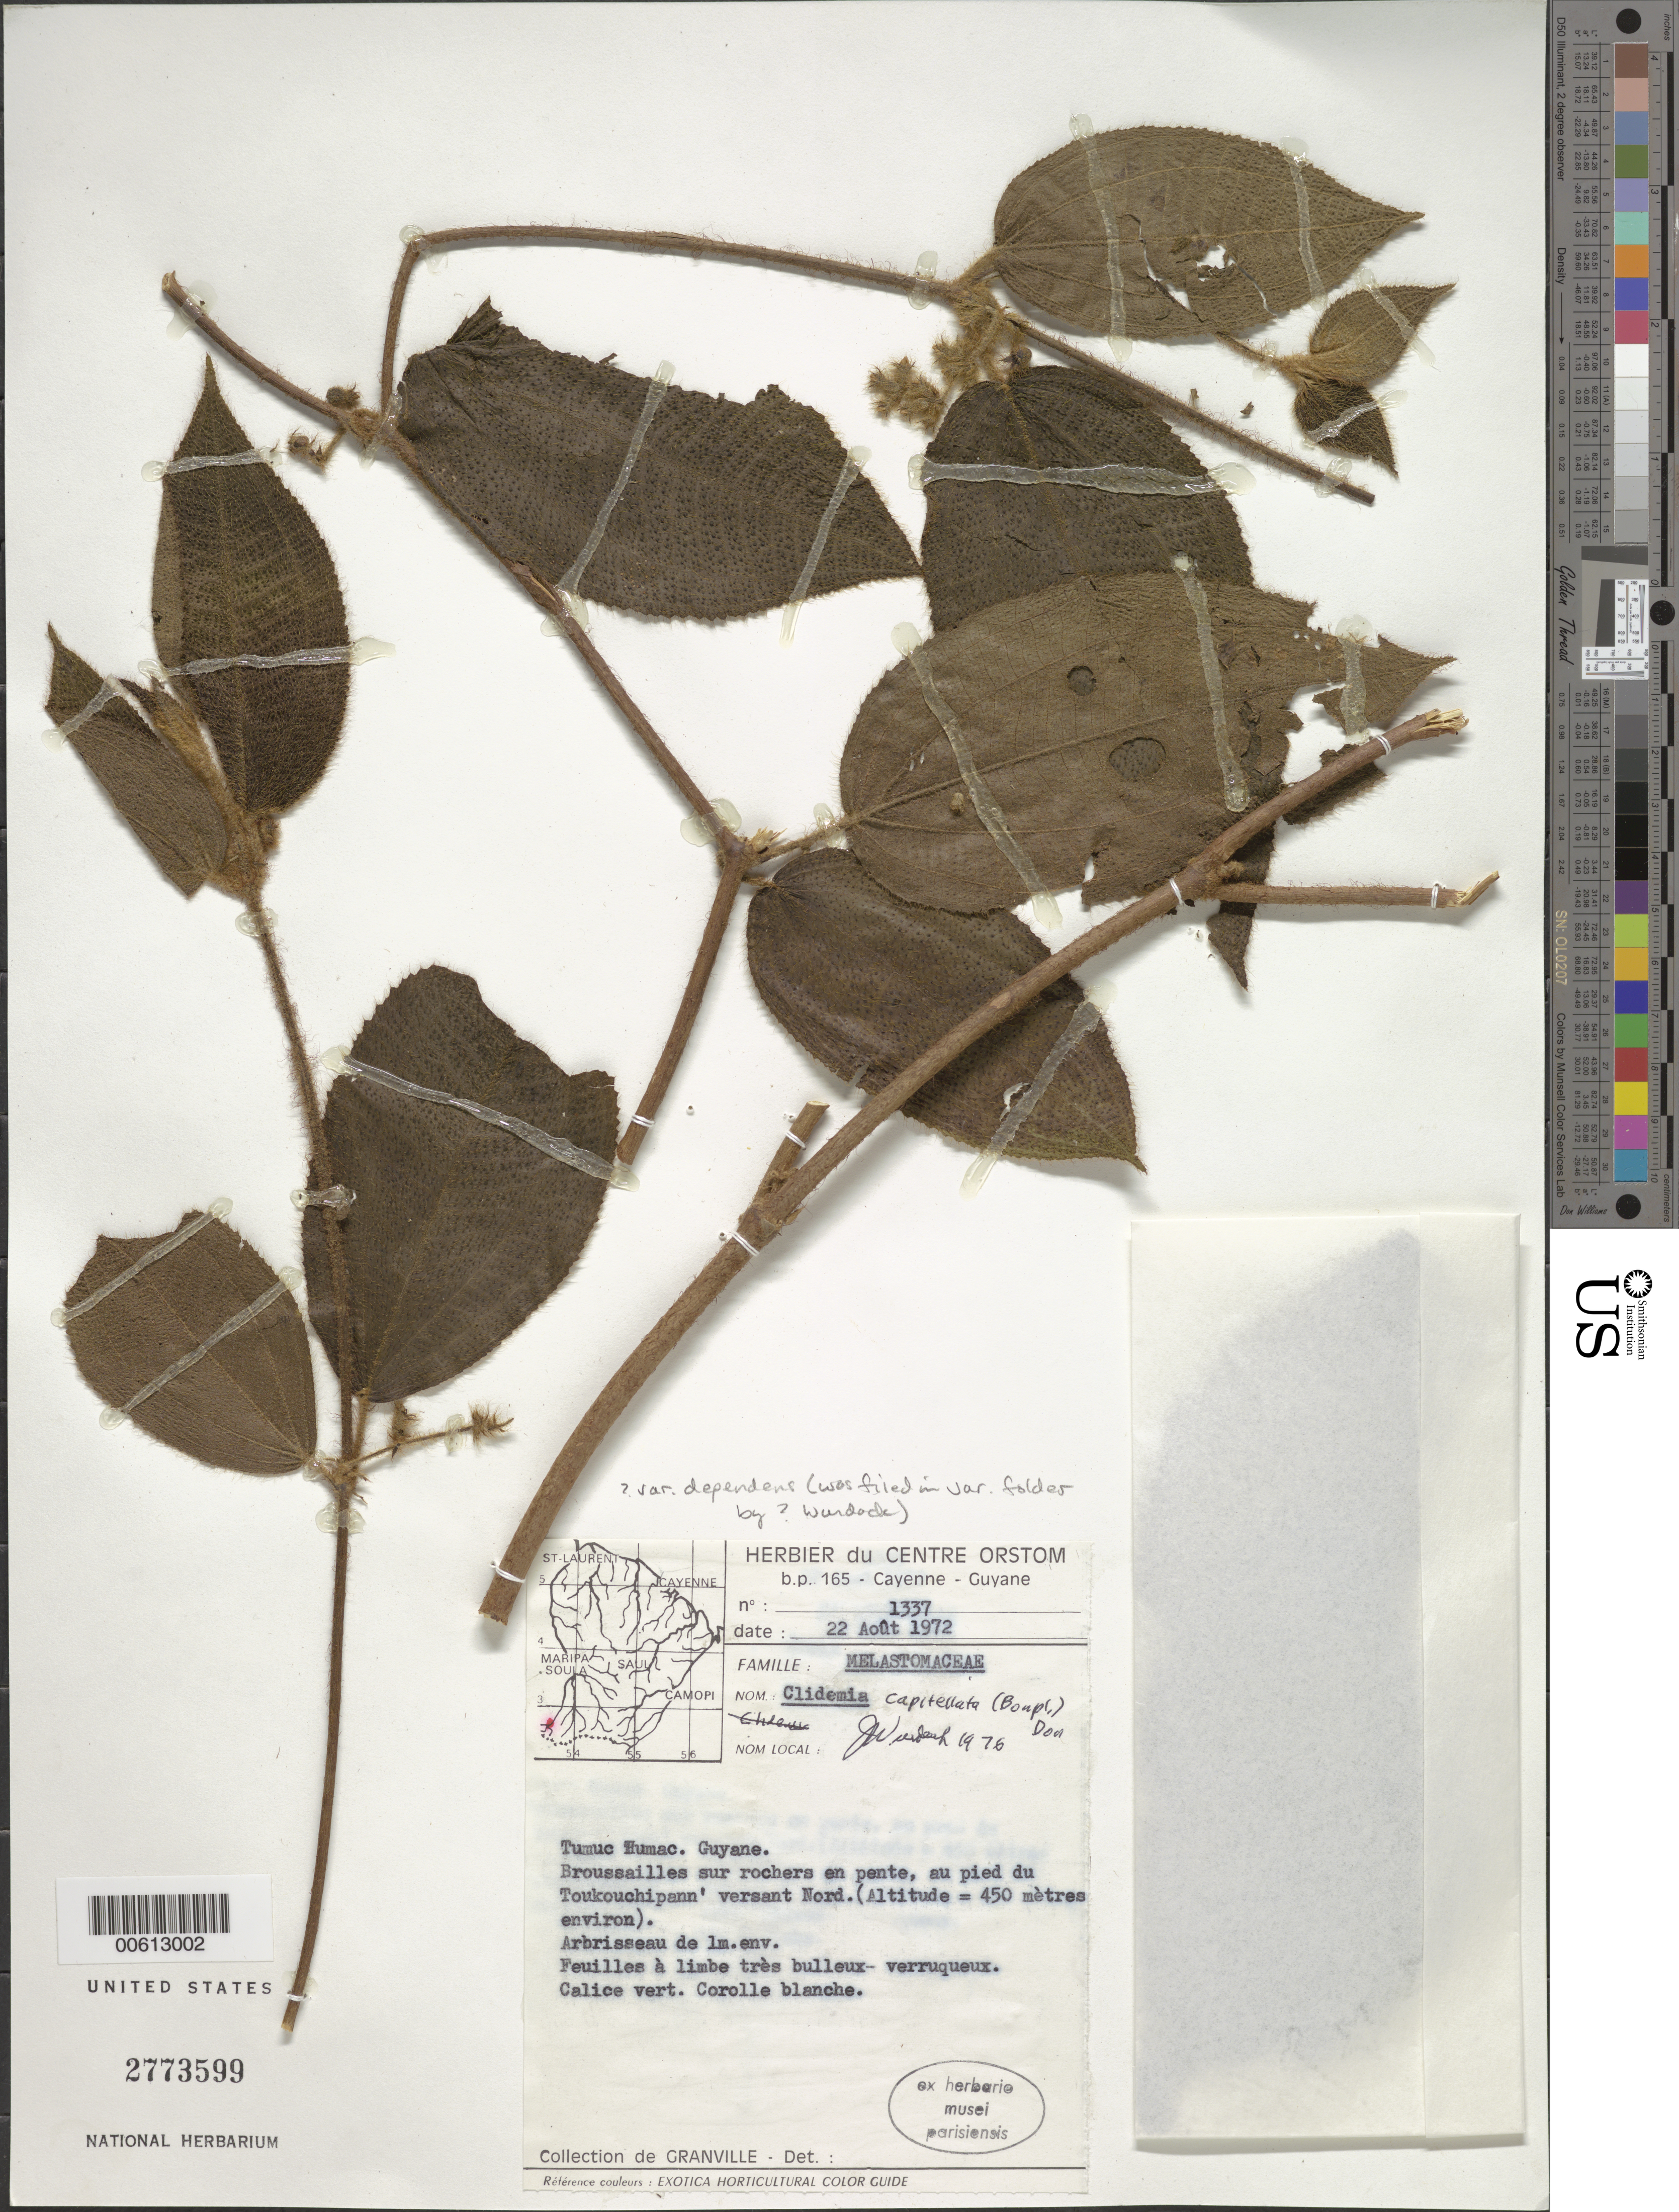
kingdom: Plantae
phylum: Tracheophyta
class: Magnoliopsida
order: Myrtales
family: Melastomataceae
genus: Clidemia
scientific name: Clidemia capitellata var. dependens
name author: (Pav. & D. Don) J.F. Macbr.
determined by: Wurdack, John J., (US), US (UNITED STATES)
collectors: J.-J. de Granville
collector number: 1337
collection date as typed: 22-Aug-72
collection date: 1972-08-22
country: French Guiana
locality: Tumuc-Humac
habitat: Brousailles sur roches en pente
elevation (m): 450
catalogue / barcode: US 2773599